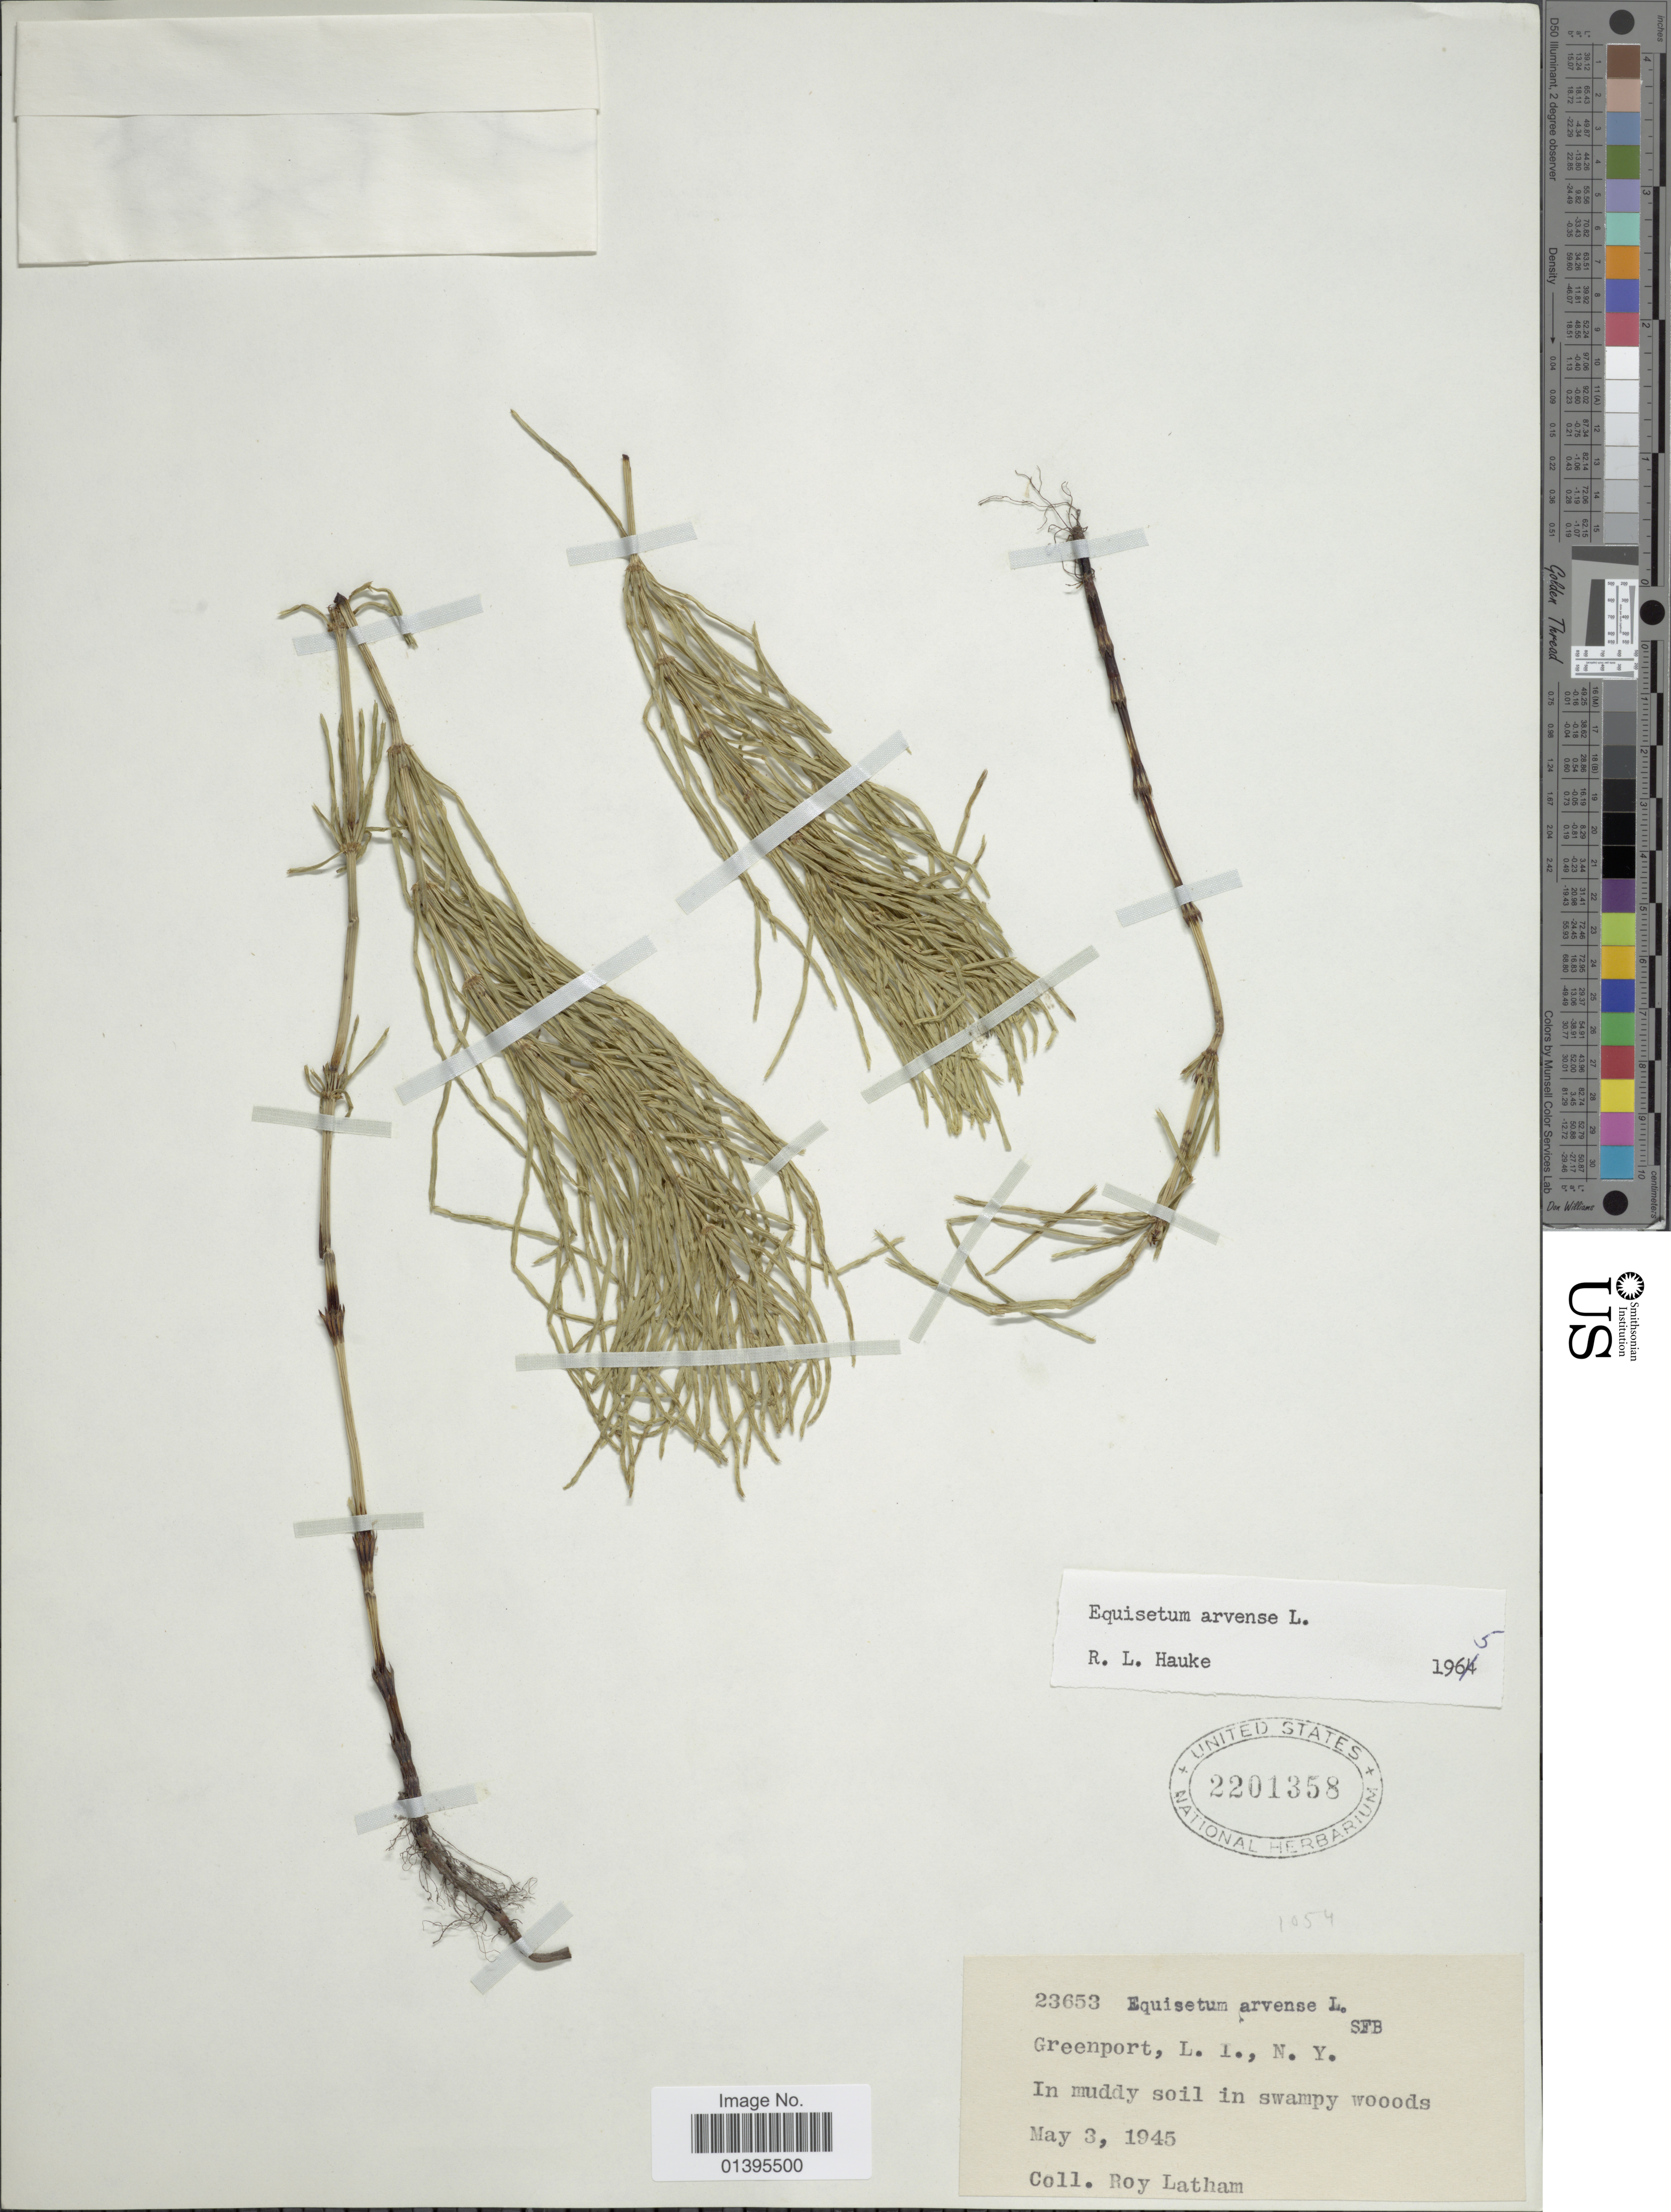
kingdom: Plantae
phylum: Tracheophyta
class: Polypodiopsida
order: Equisetales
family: Equisetaceae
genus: Equisetum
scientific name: Equisetum arvense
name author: L.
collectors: R. Latham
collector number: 23653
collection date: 1945-05-03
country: United States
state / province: New York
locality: Greenport, L.I.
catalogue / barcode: US 2201359